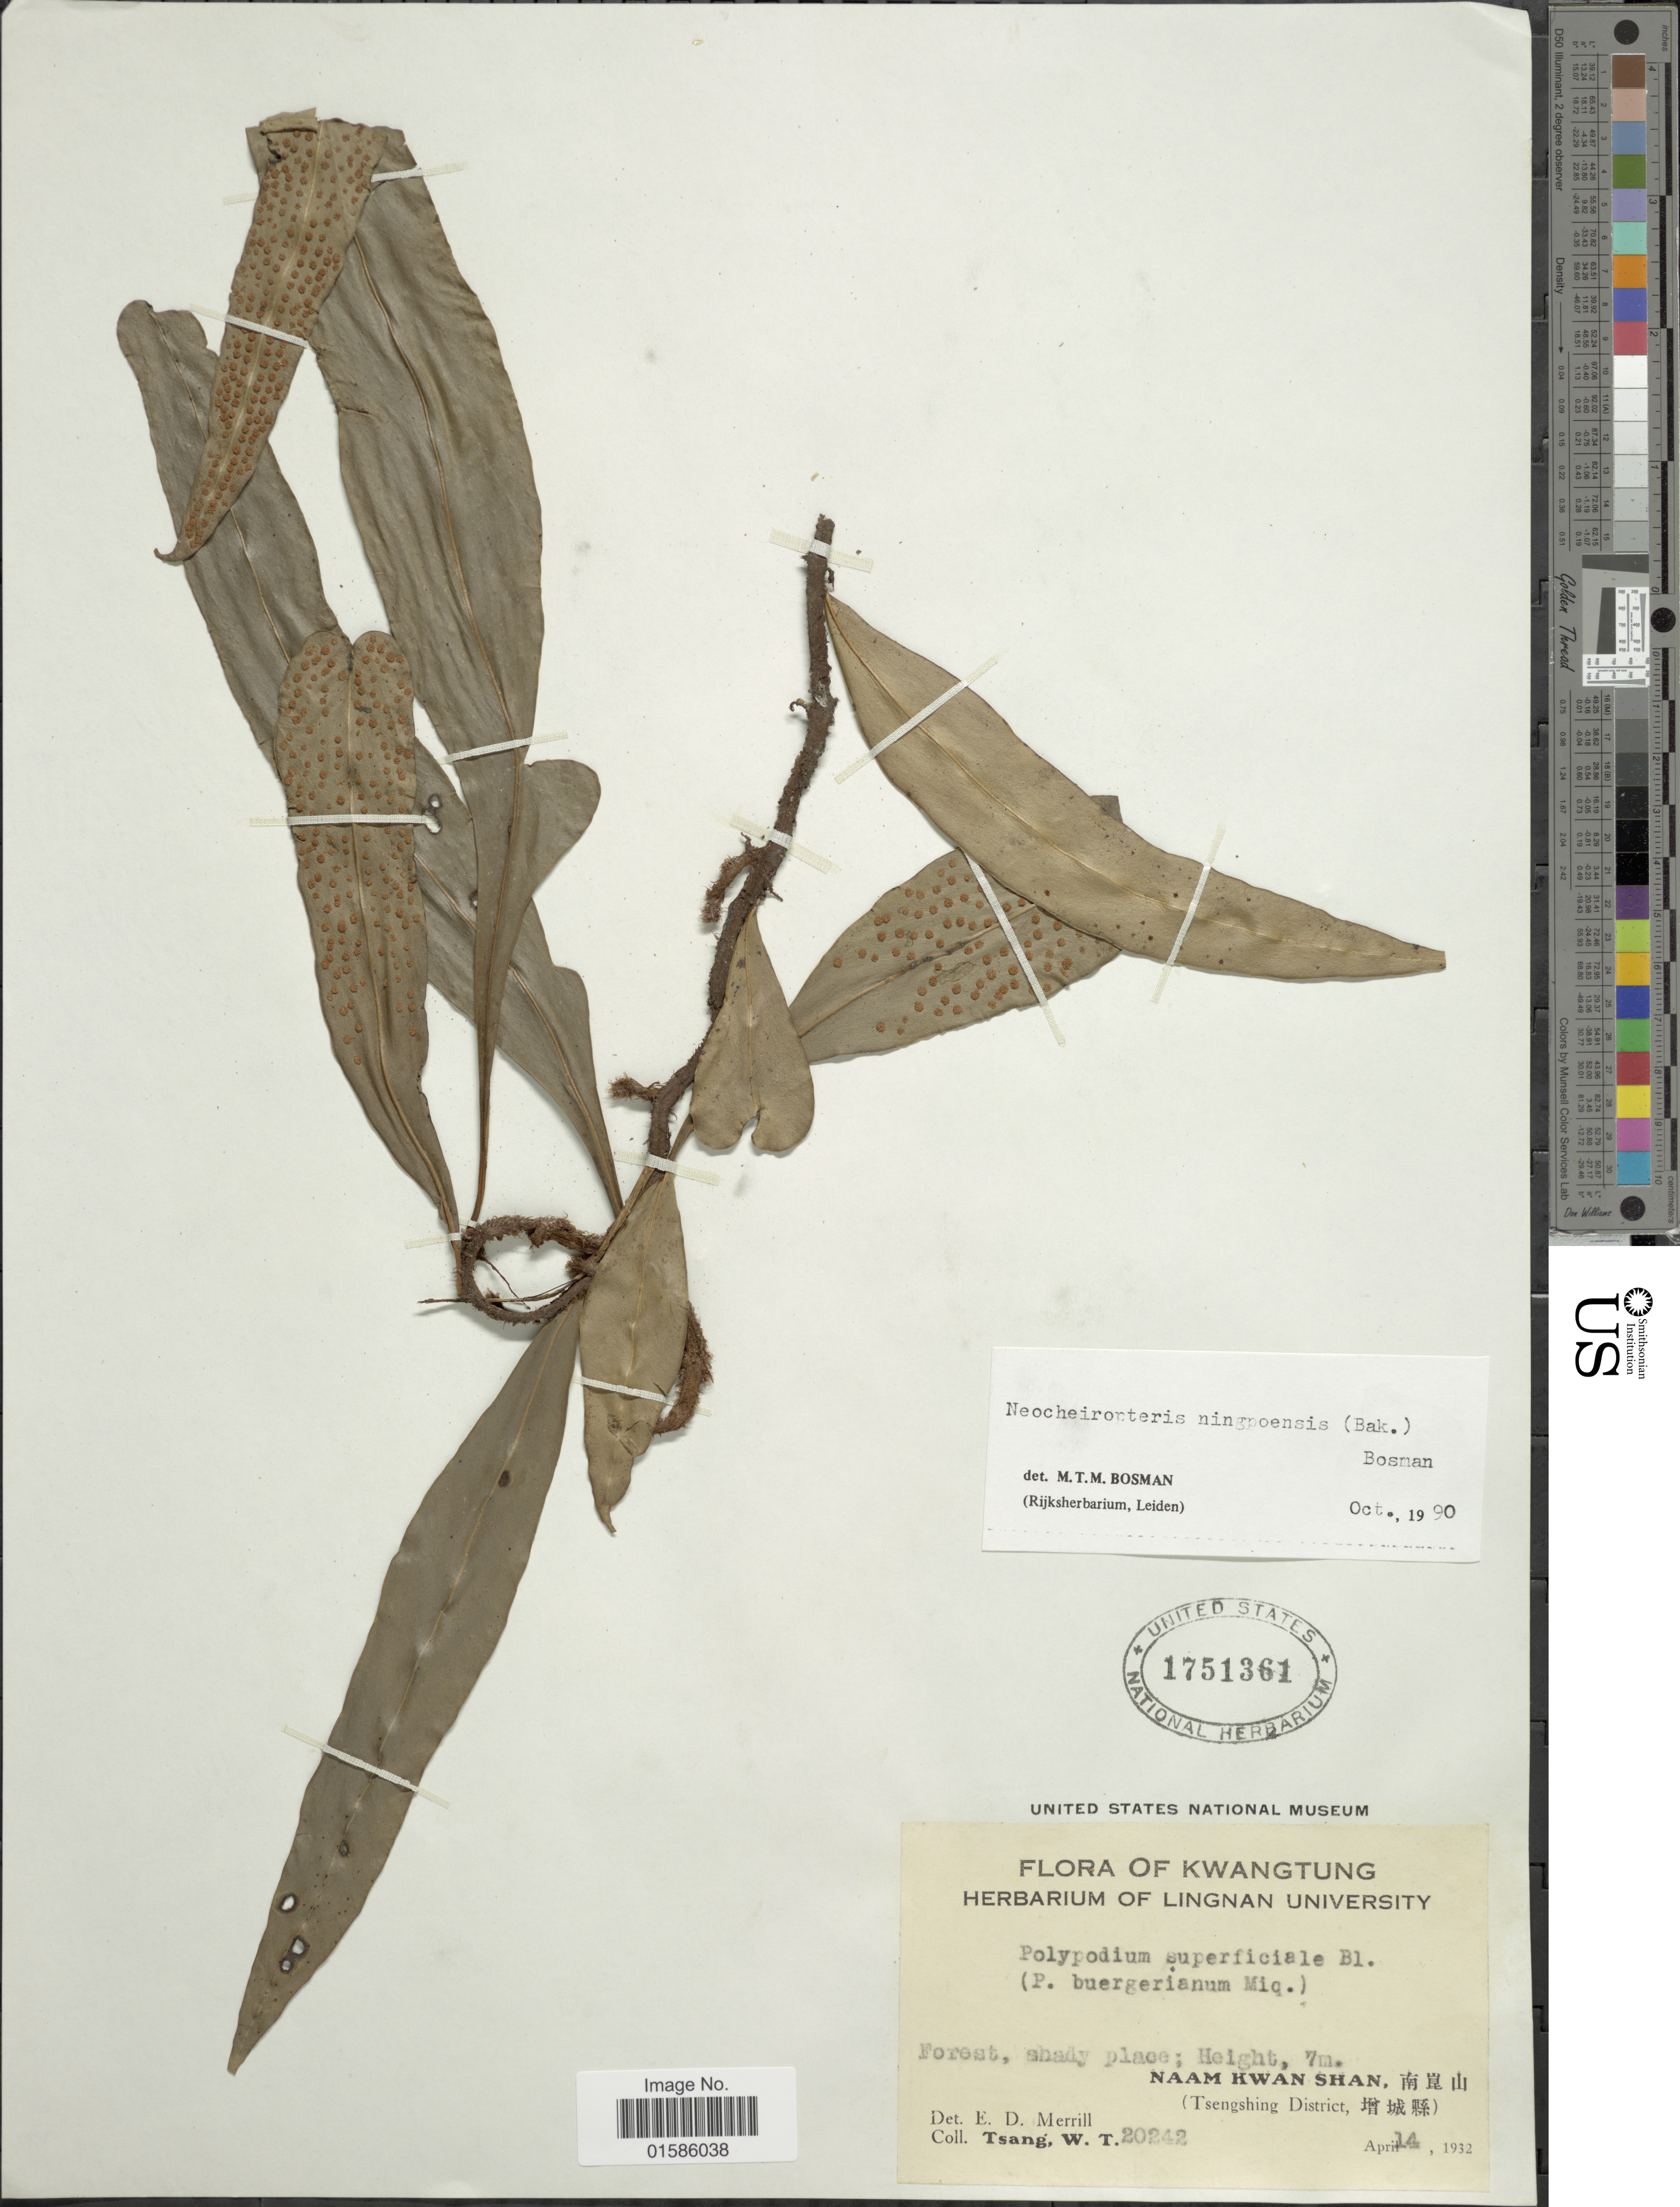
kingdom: Plantae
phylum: Tracheophyta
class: Polypodiopsida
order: Polypodiales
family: Polypodiaceae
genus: Microsorum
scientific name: Microsorum ningpoensis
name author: (Baker)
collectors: W. T. Tsang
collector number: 20242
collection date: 1932-04-14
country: China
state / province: Guangdong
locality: Kwatung,Naam Kwan Shan, (Tsenghing District,)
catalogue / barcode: US 1751361